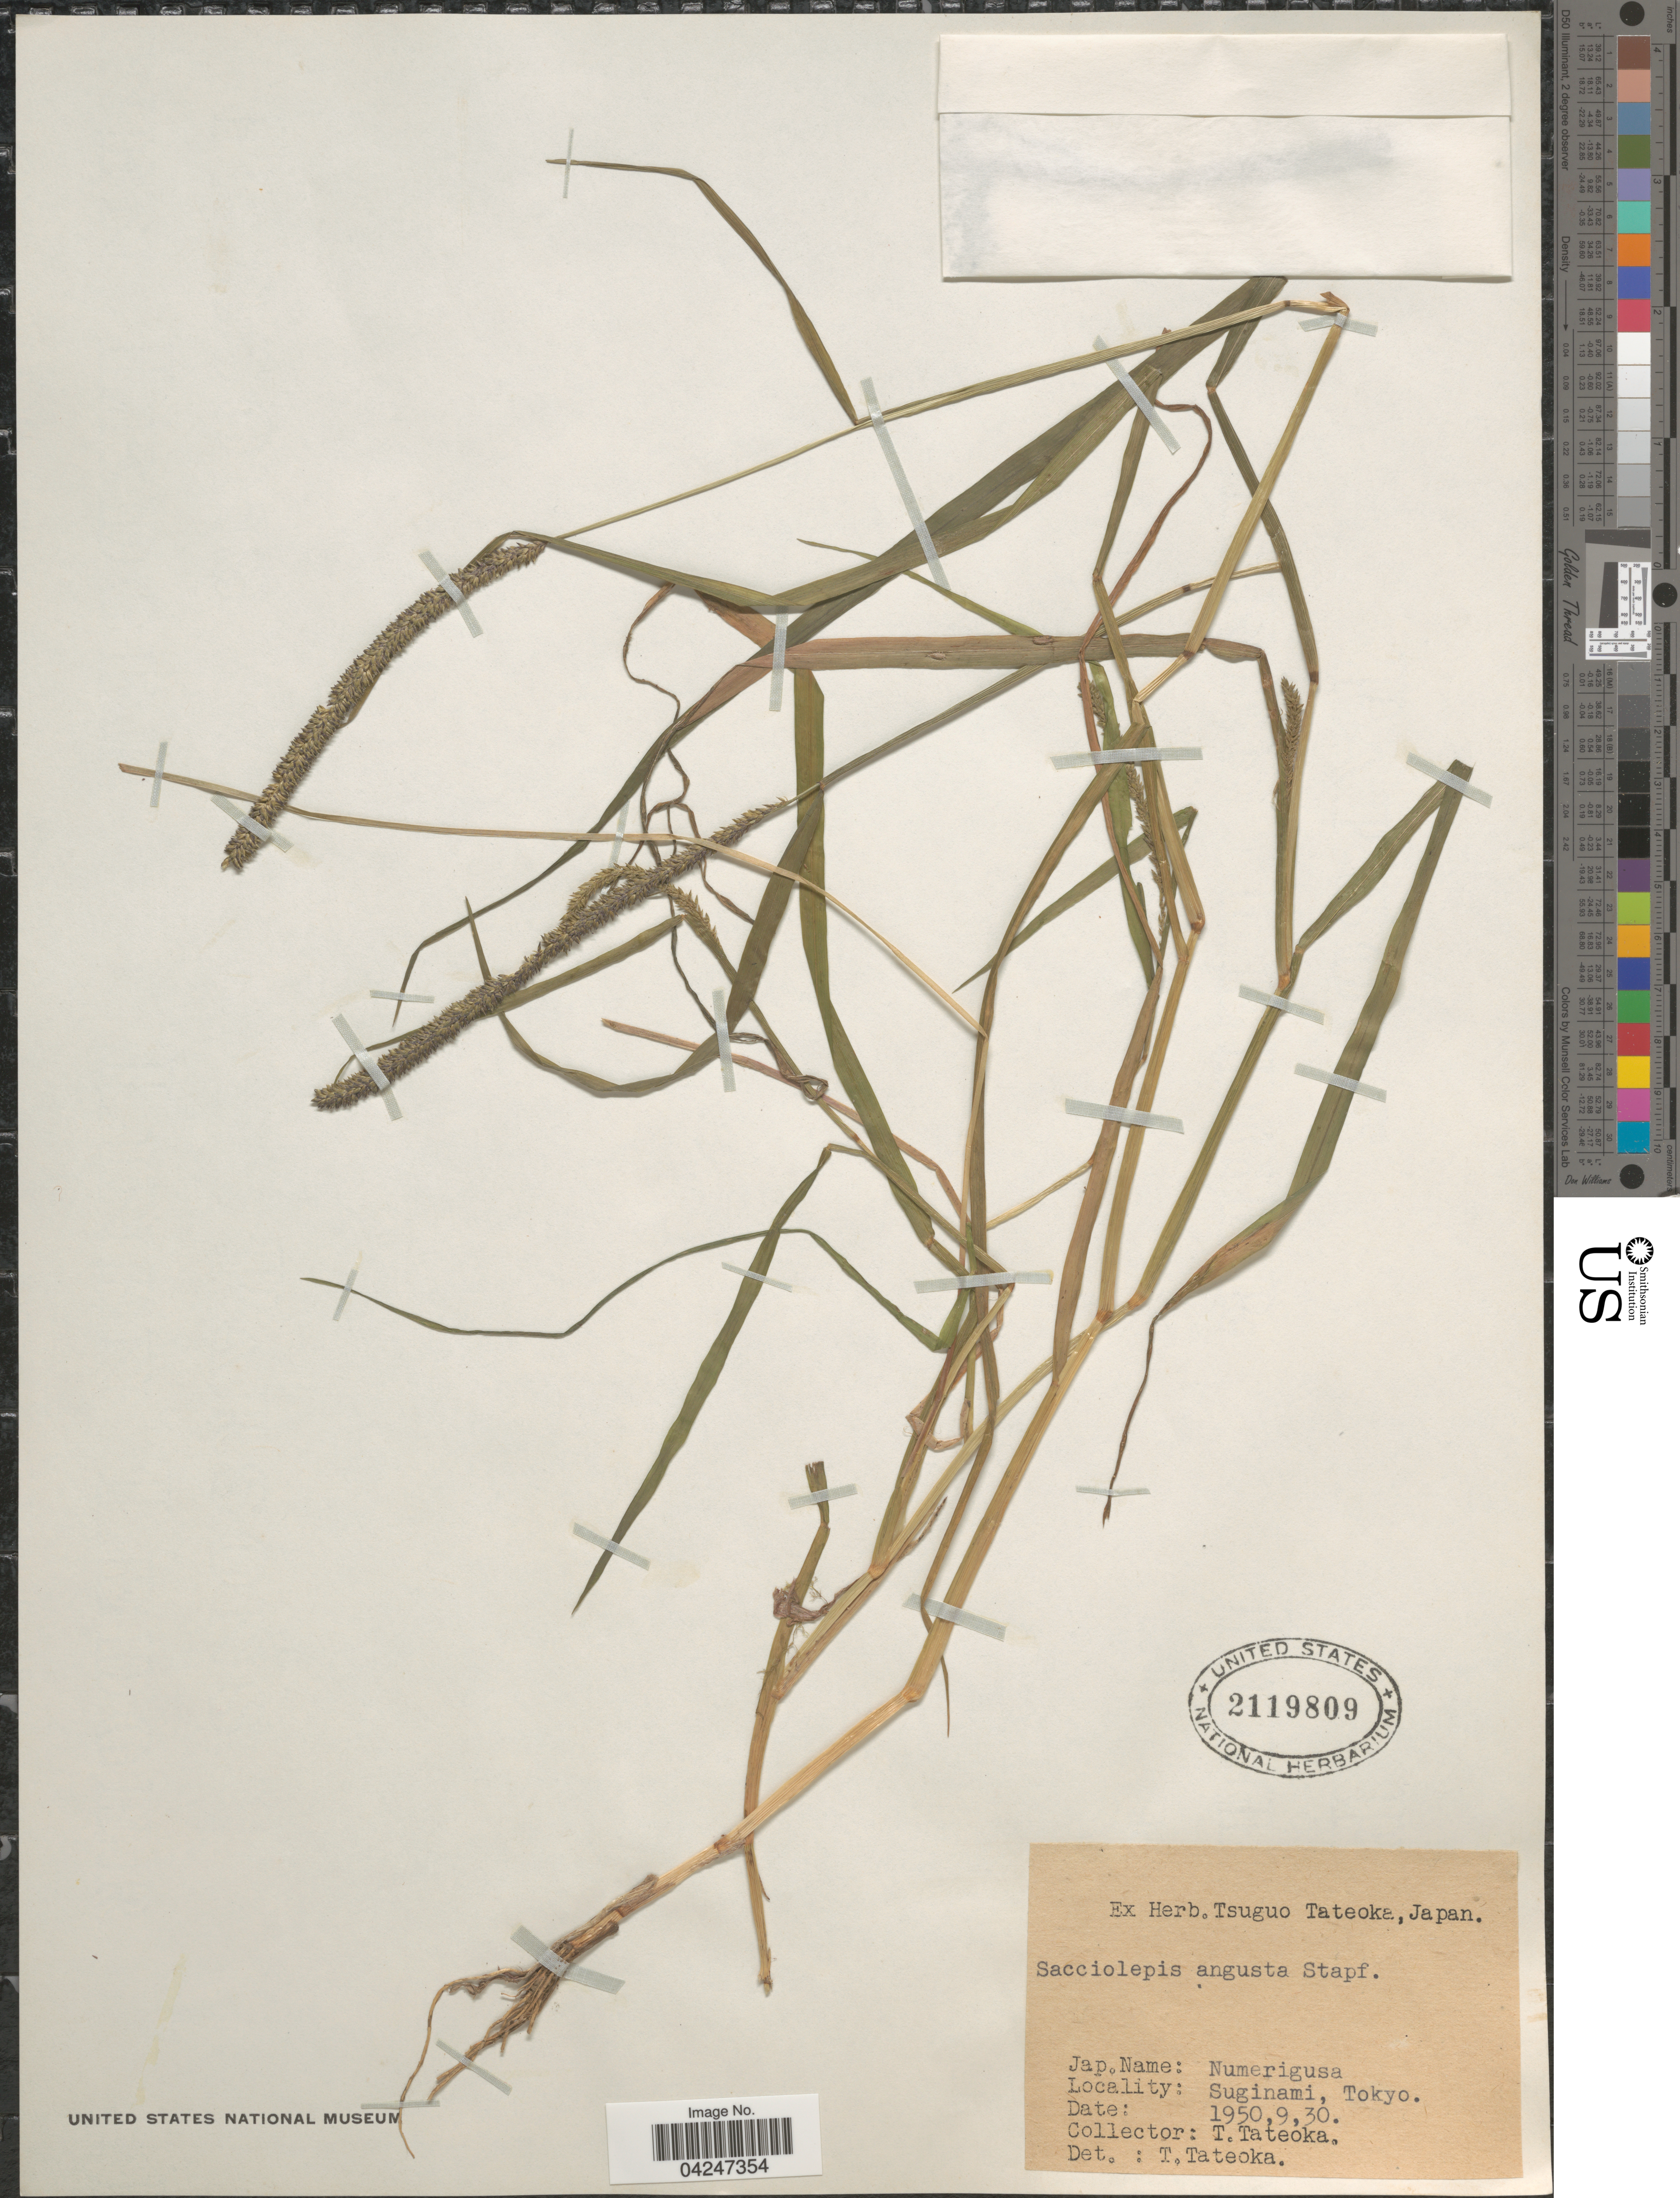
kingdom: Plantae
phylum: Tracheophyta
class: Liliopsida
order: Poales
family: Poaceae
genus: Sacciolepis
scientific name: Sacciolepis indica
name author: (L.) Chase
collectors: T. Tateoka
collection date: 1950-09-30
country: Japan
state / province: Tokyo, Federal City of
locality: Suginami, Tokyo.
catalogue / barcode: US 2119809